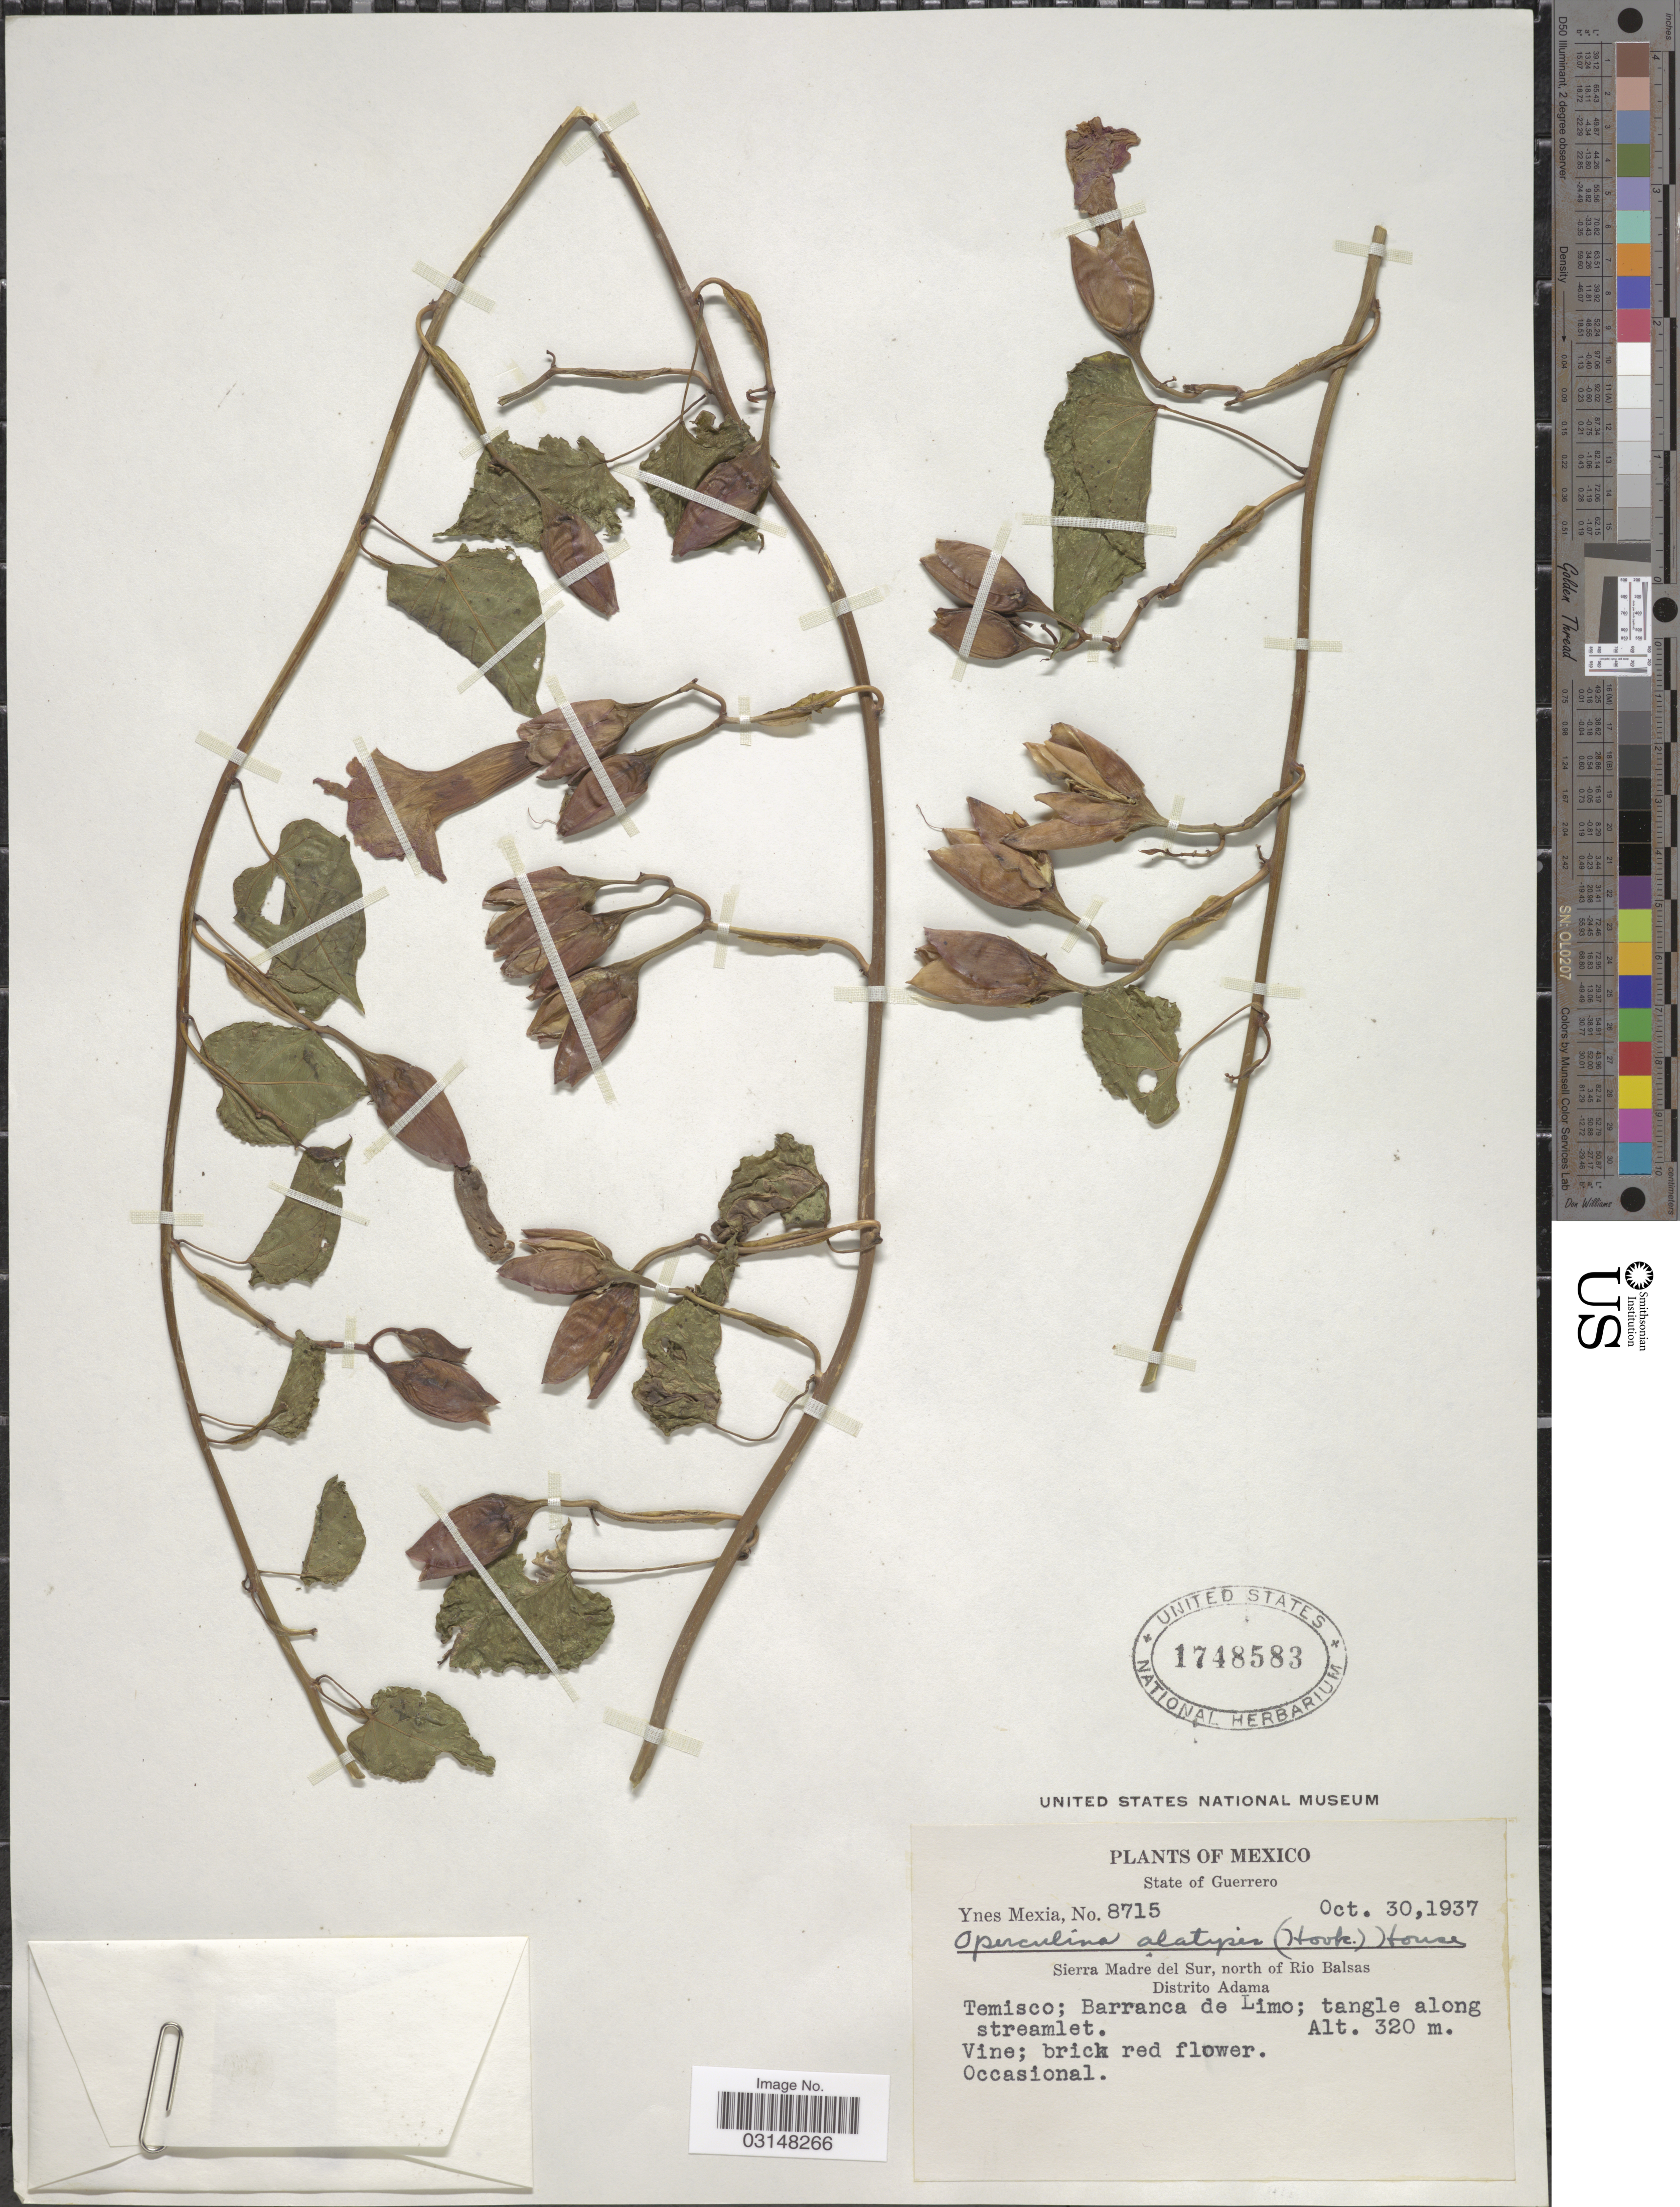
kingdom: Plantae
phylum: Tracheophyta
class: Magnoliopsida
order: Solanales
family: Convolvulaceae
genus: Operculina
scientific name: Operculina pteripes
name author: (G. Don) O'Donell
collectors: Y. Mexia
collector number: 8715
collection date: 1937-10-30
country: Mexico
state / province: Guerrero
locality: Sierra Madre del Sur, north of Rio Balsas. Distrito Adama. Temisco; Barranca de Limo.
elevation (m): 320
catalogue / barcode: US 1748583